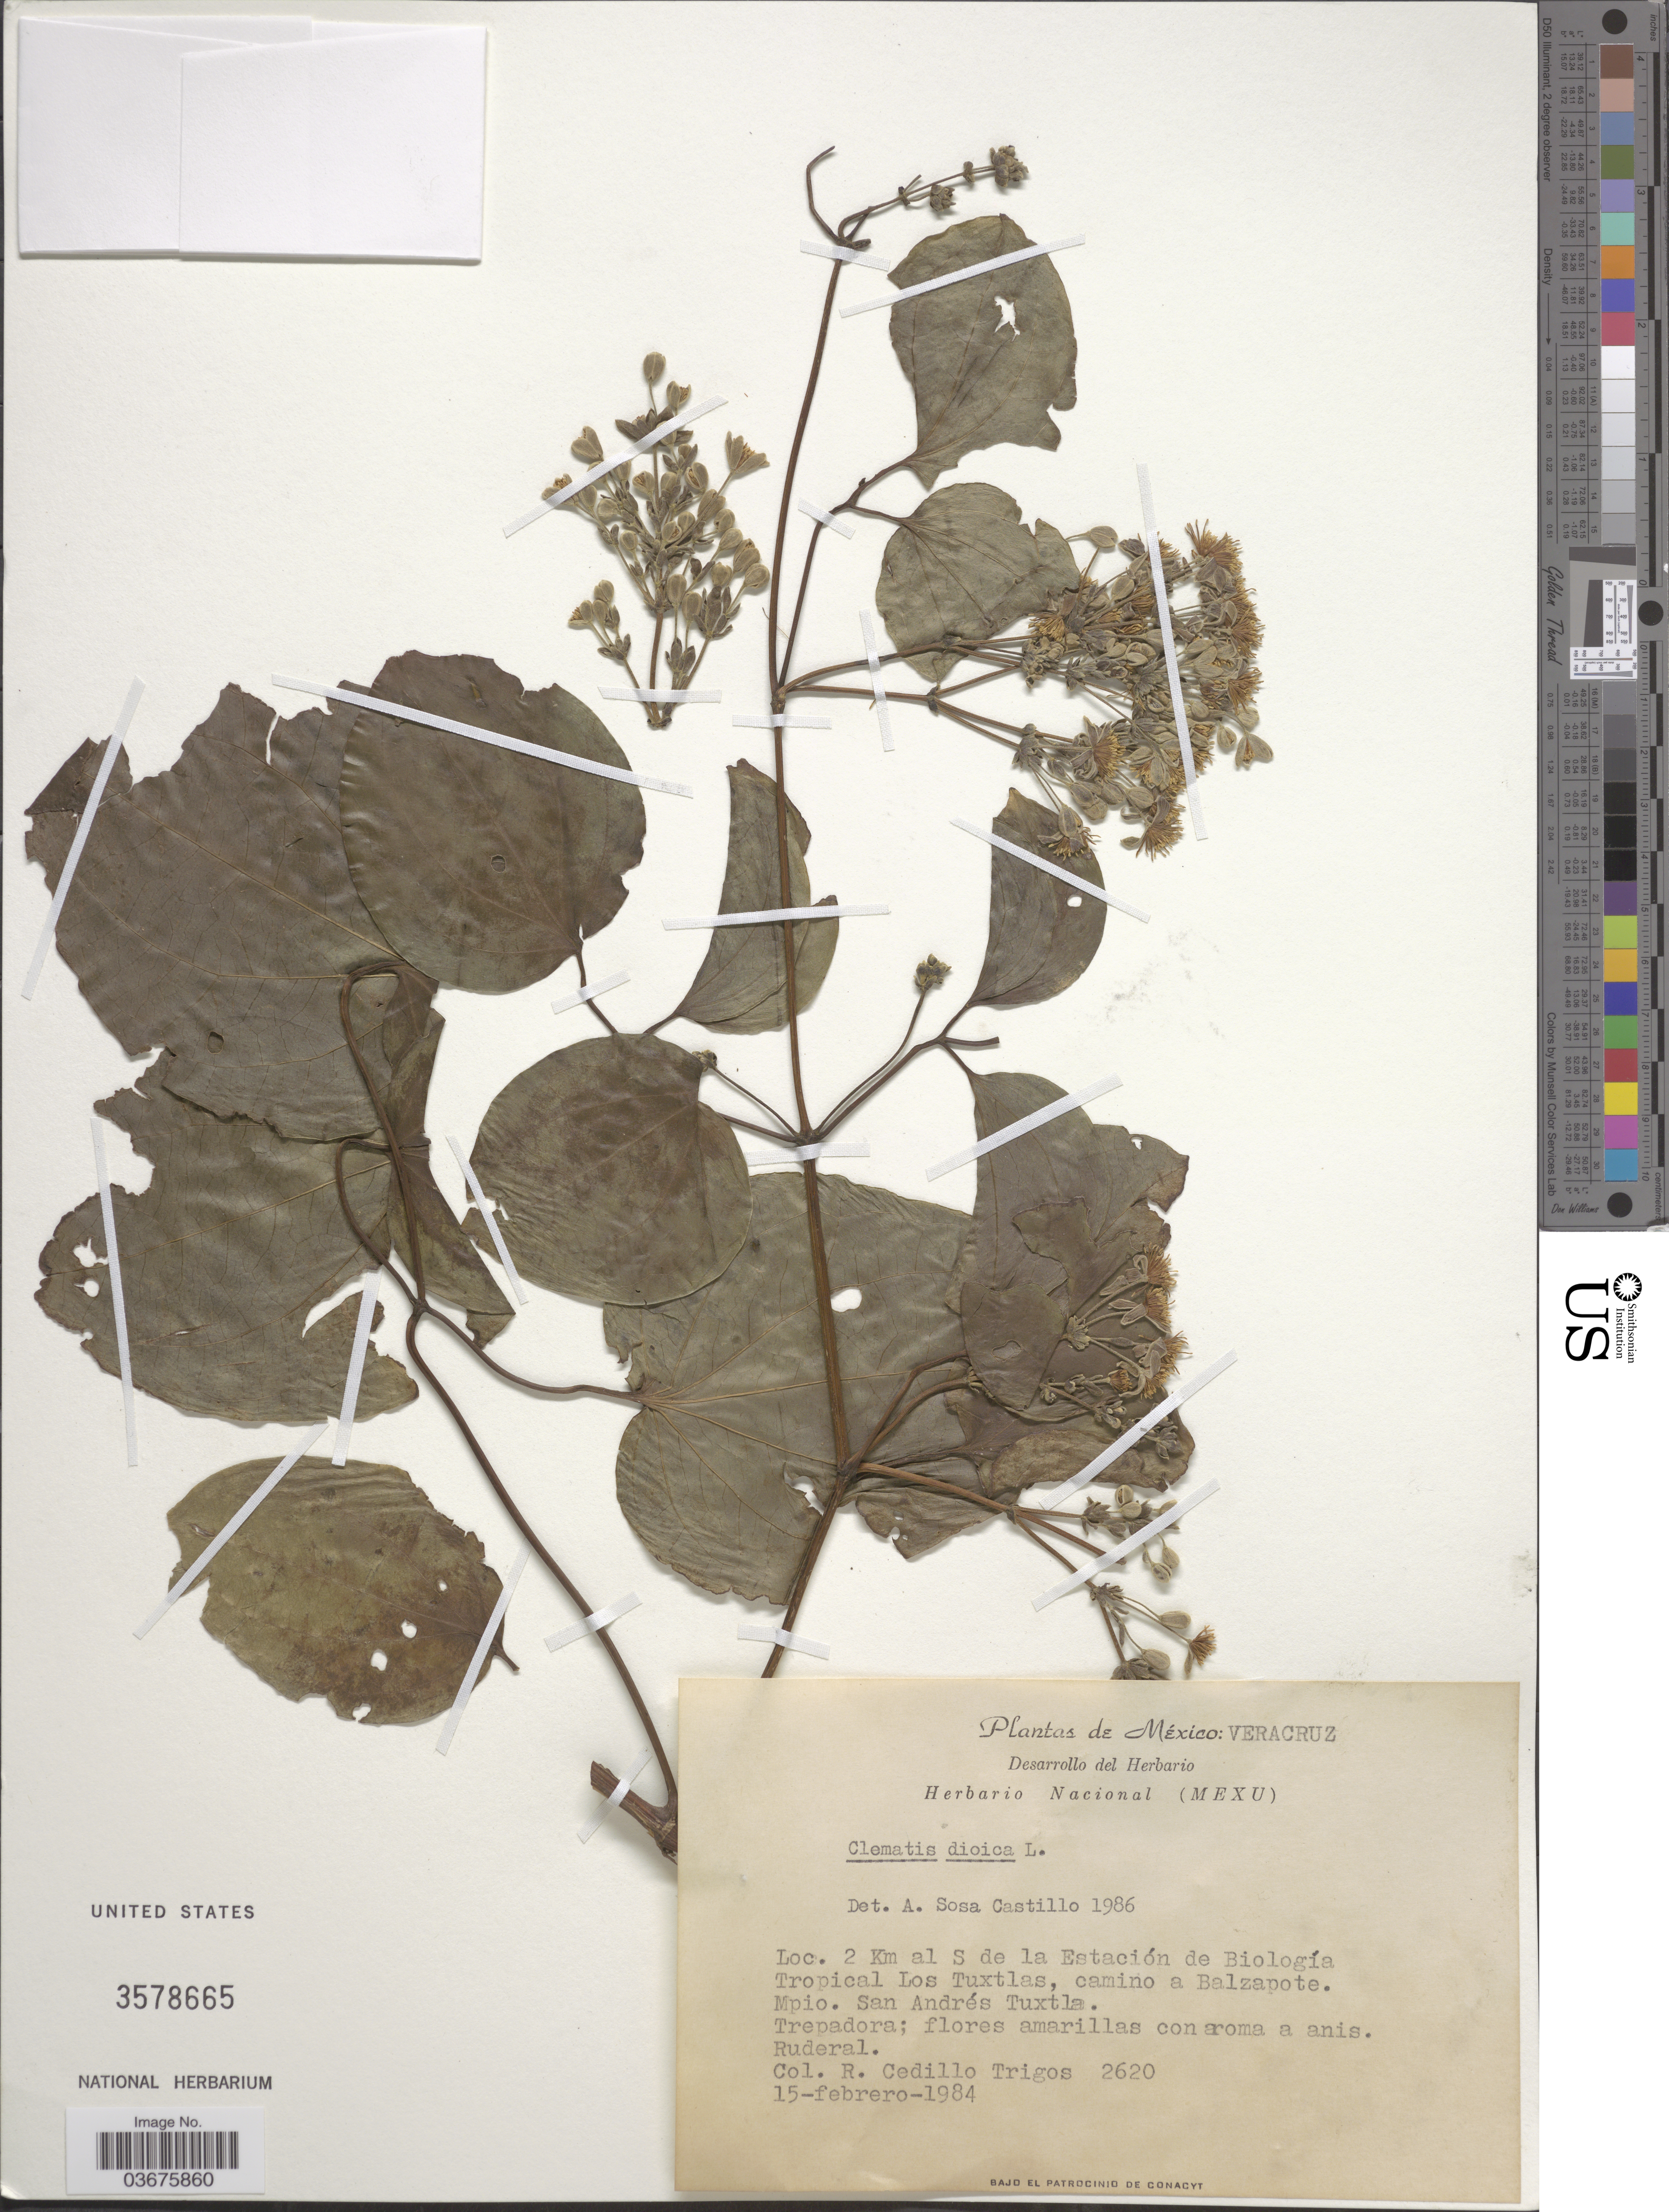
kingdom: Plantae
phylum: Tracheophyta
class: Magnoliopsida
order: Ranunculales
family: Ranunculaceae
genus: Clematis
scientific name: Clematis dioica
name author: L.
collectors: R. CedilloT.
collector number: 2620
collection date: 1984-02-15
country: Mexico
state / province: Veracruz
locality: Veracruz. 2 Km al S de la Estación de Biología Tropical Los Tuxtlas, camino a Balzapote. Mpio. San Andrés Tuxtla.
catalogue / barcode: US 3578665